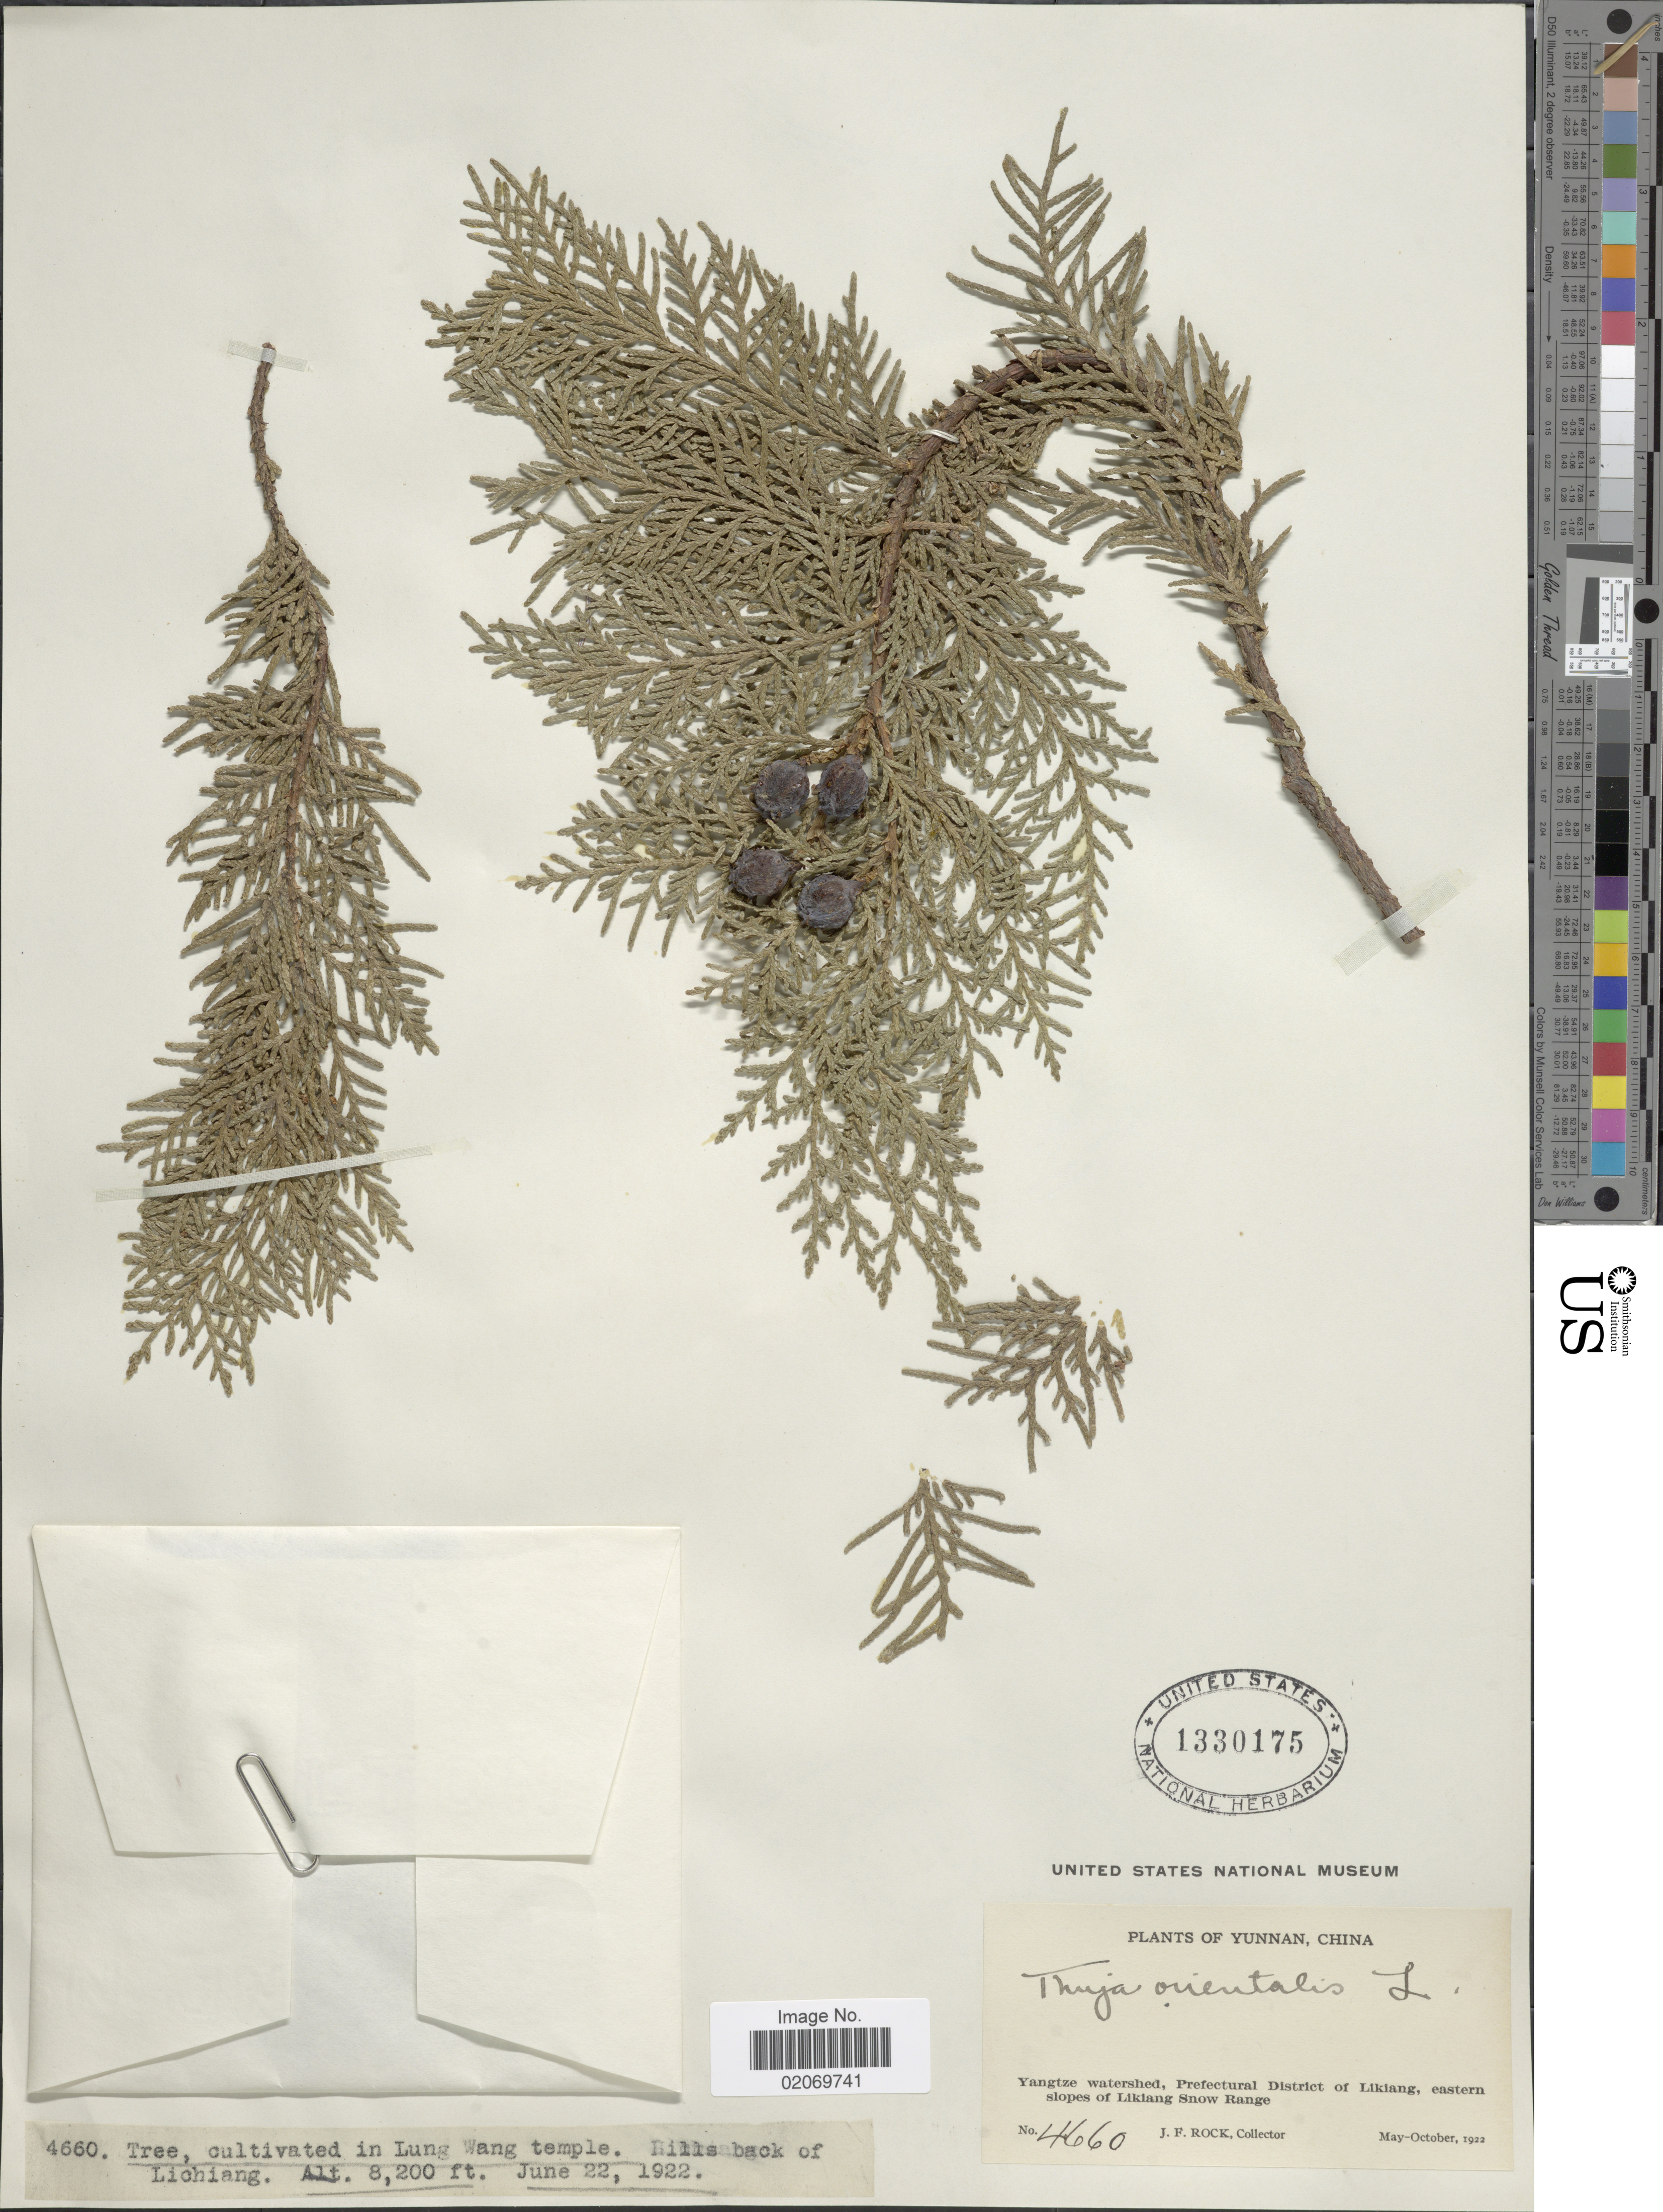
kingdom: Plantae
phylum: Tracheophyta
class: Pinopsida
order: Pinales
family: Cupressaceae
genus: Thuja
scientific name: Thuja orientalis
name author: L.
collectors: J. Rock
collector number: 4660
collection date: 1922-06-22/1922-10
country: China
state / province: Yunnan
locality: Yangtze watershed, Prefectural District of Likiang, eastern slopes of Likiang Snow Range, cultivated in Lung Wang temple. Hills back of Lichiang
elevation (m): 2499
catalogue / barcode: US 1330175